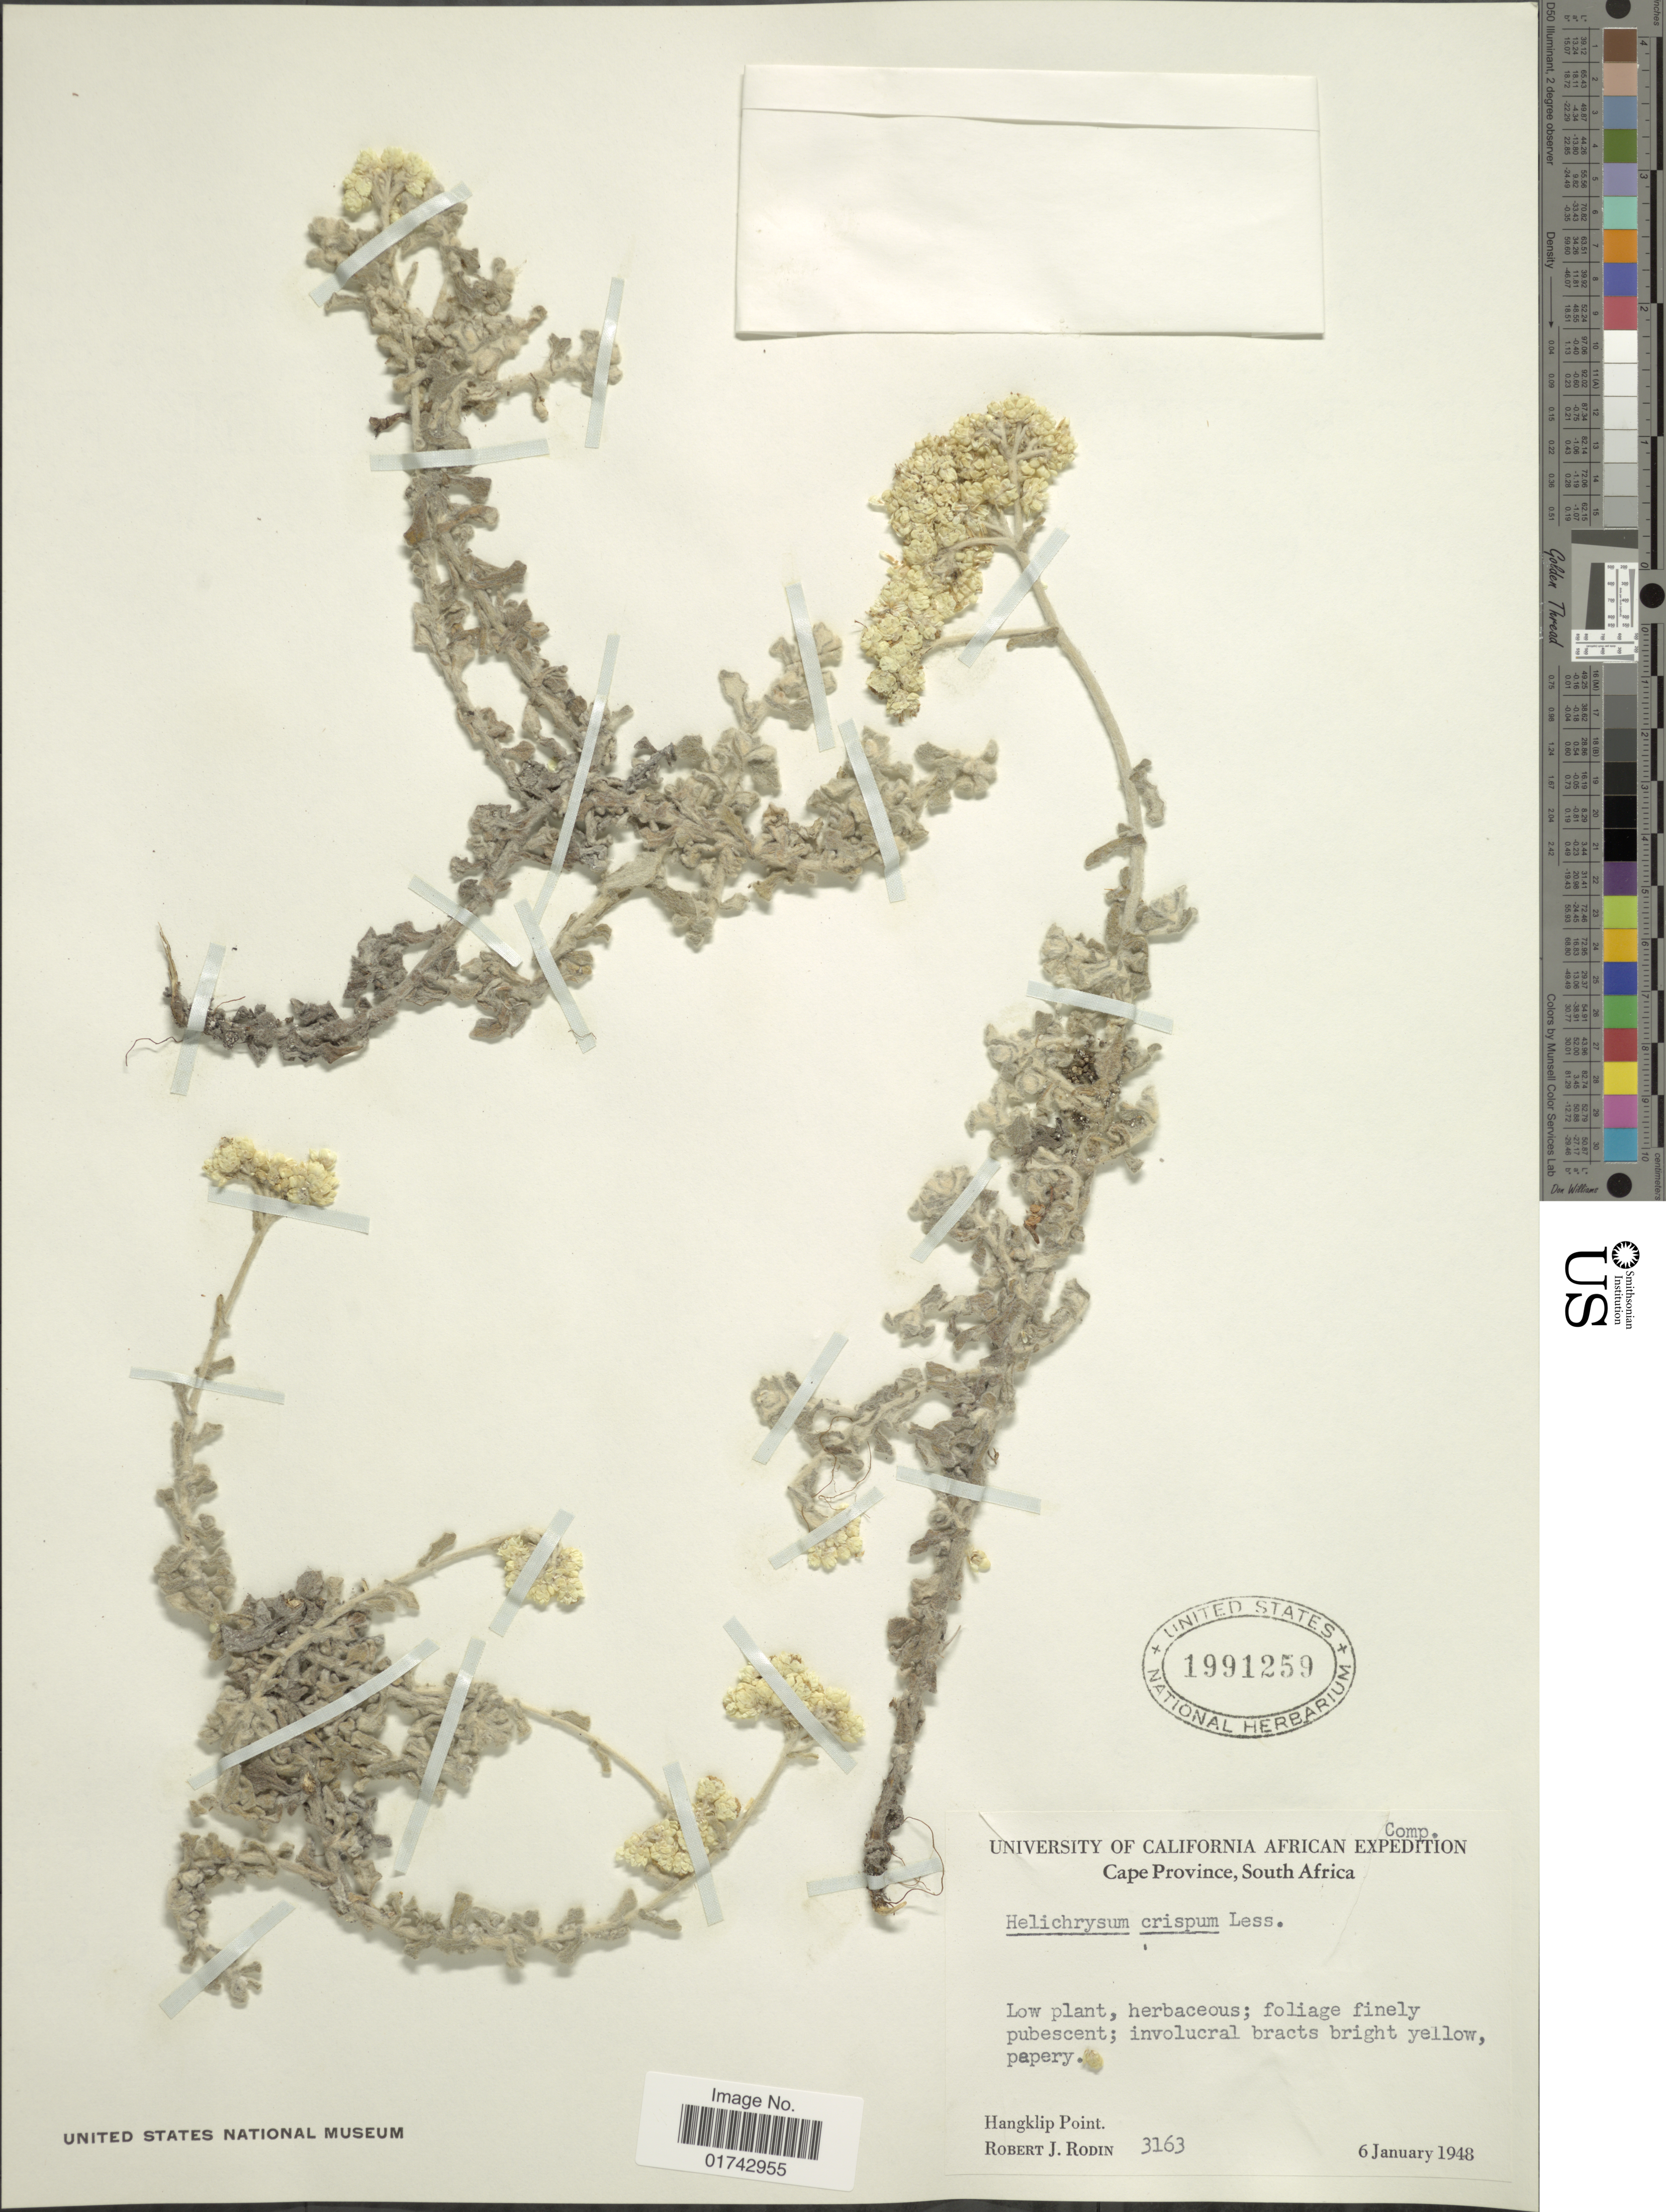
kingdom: Plantae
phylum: Tracheophyta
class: Magnoliopsida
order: Asterales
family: Asteraceae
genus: Helichrysum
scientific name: Helichrysum crispum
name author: (L.) D. Don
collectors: R. J. Rodin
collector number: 3163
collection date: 1948-01-06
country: South Africa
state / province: Western Cape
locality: Cape Province, South Africa, Hangklip Point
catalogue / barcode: US 1991259